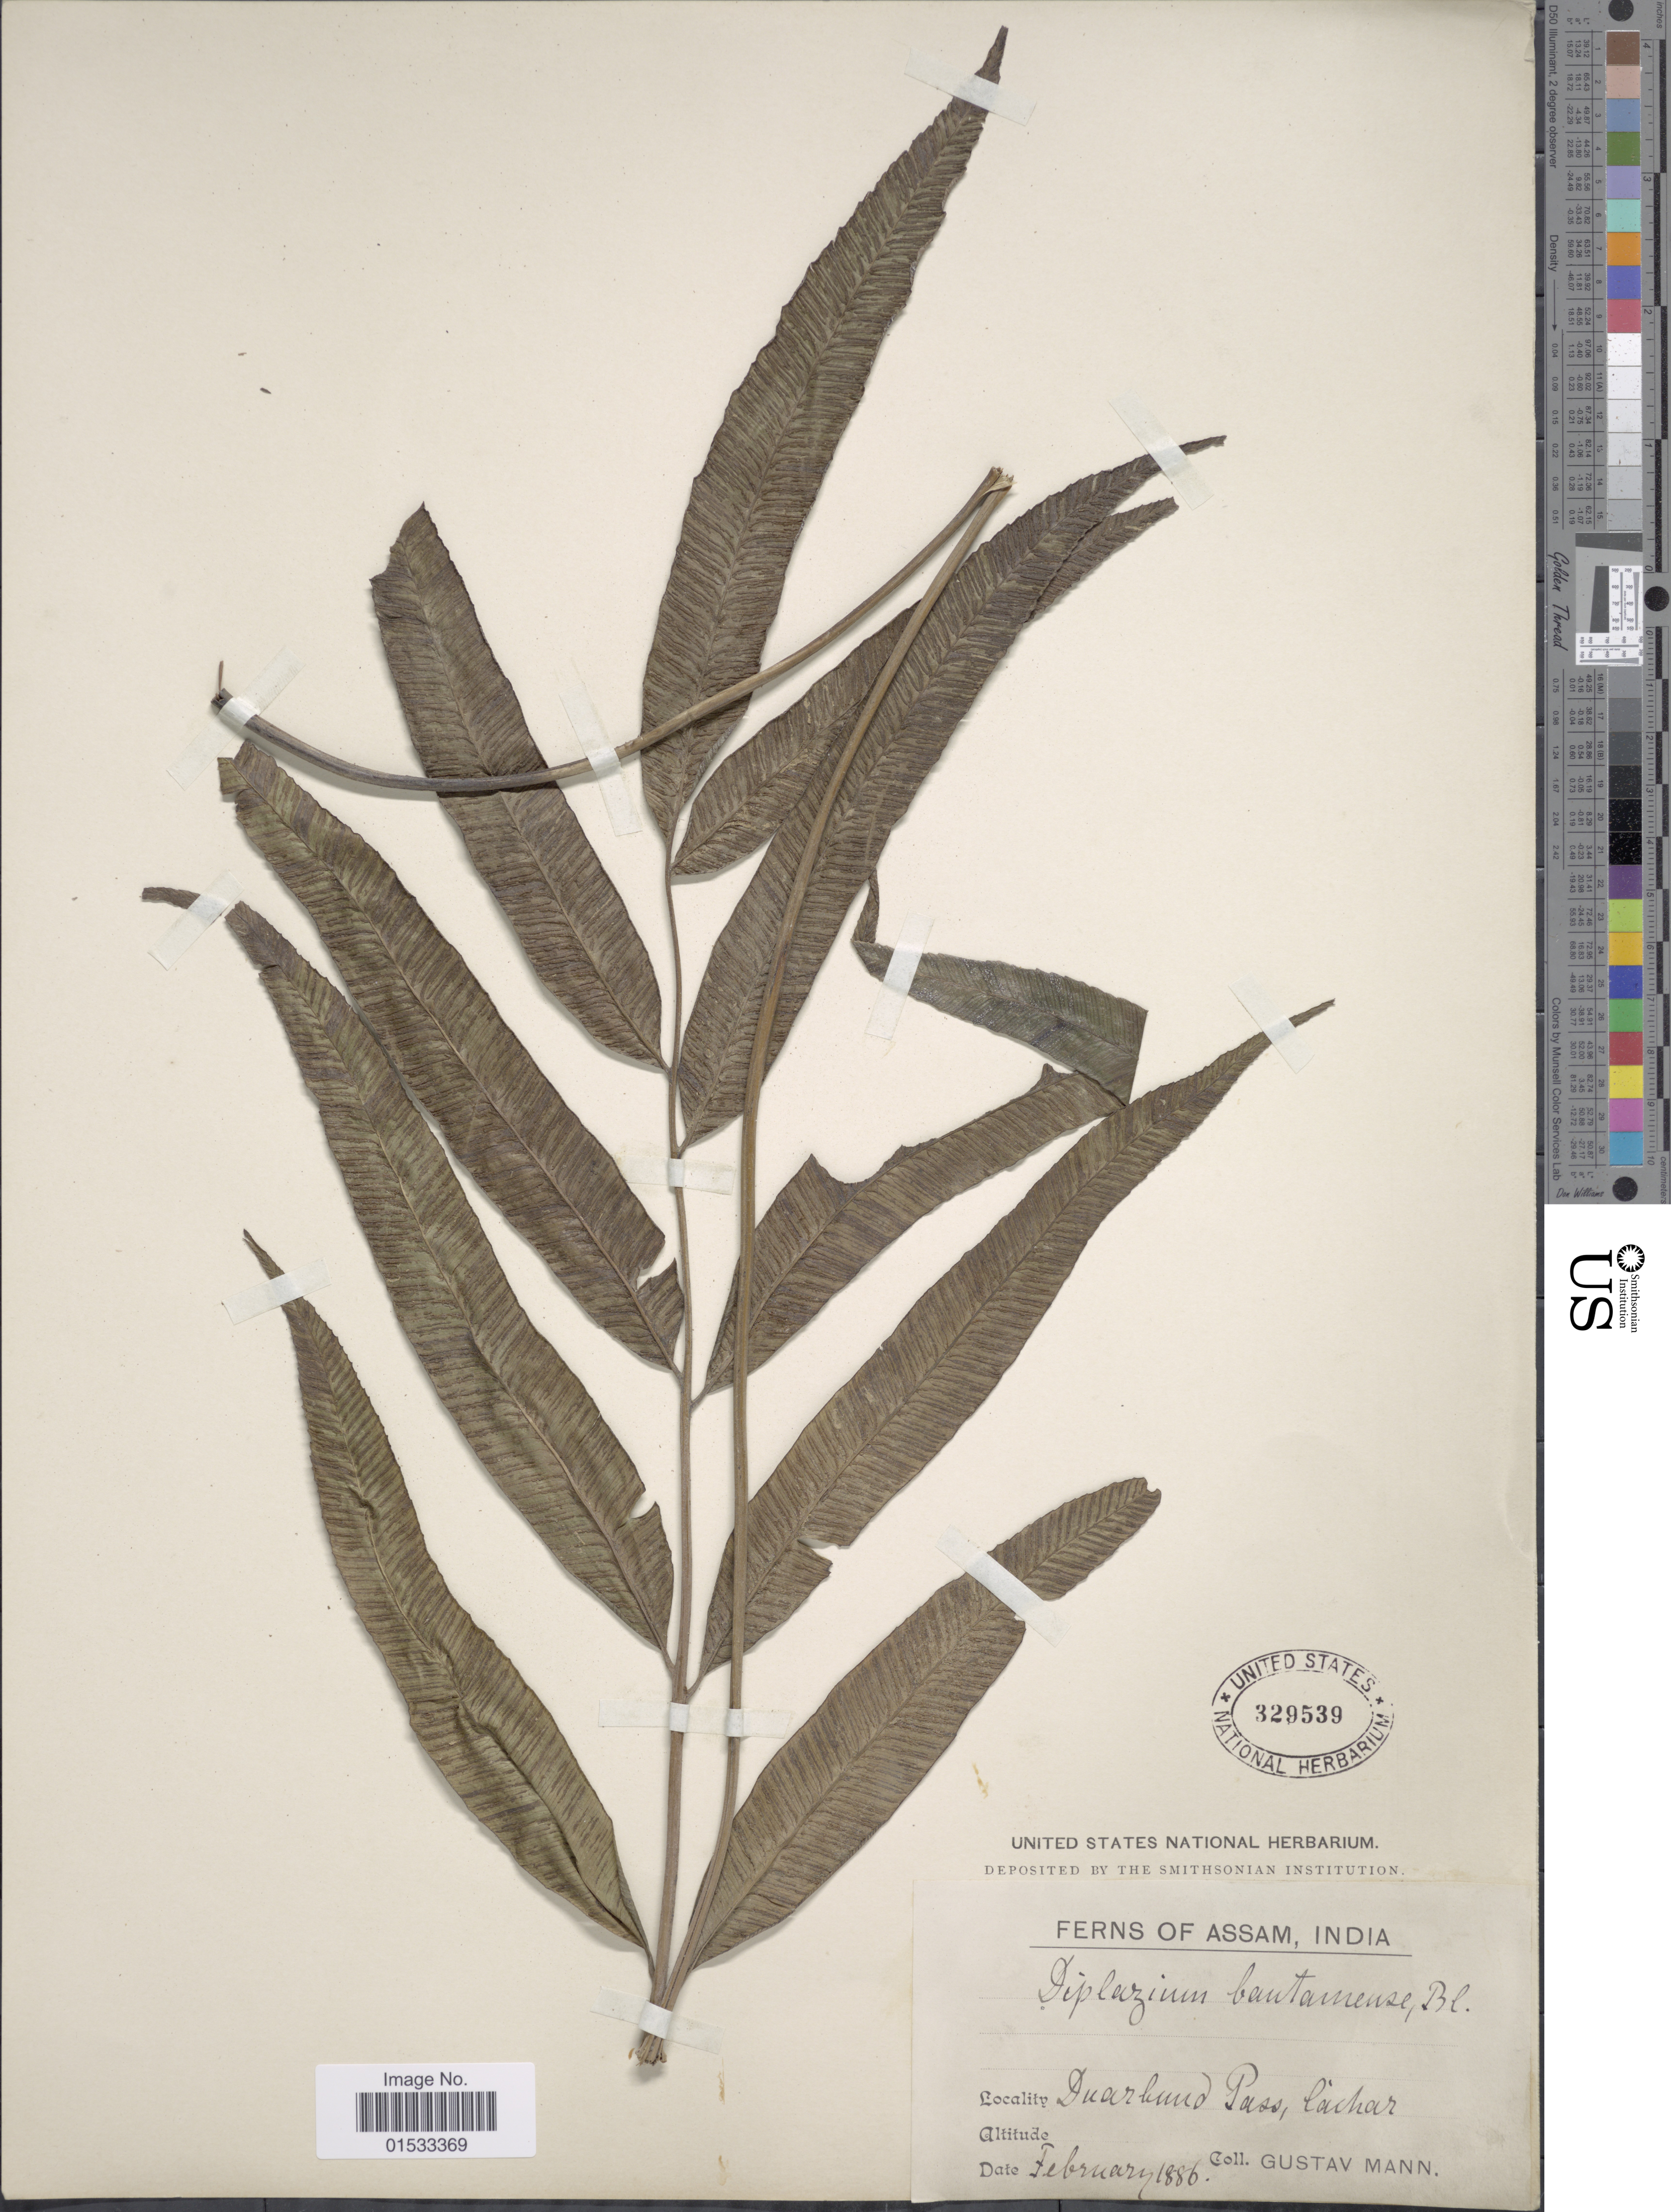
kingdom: Plantae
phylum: Tracheophyta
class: Polypodiopsida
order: Polypodiales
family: Athyriaceae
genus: Diplazium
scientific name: Diplazium bantamense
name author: Blume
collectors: G. Mann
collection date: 1886-02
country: India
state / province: Assam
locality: Duarkund Pass, Cachar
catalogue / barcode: US 329539